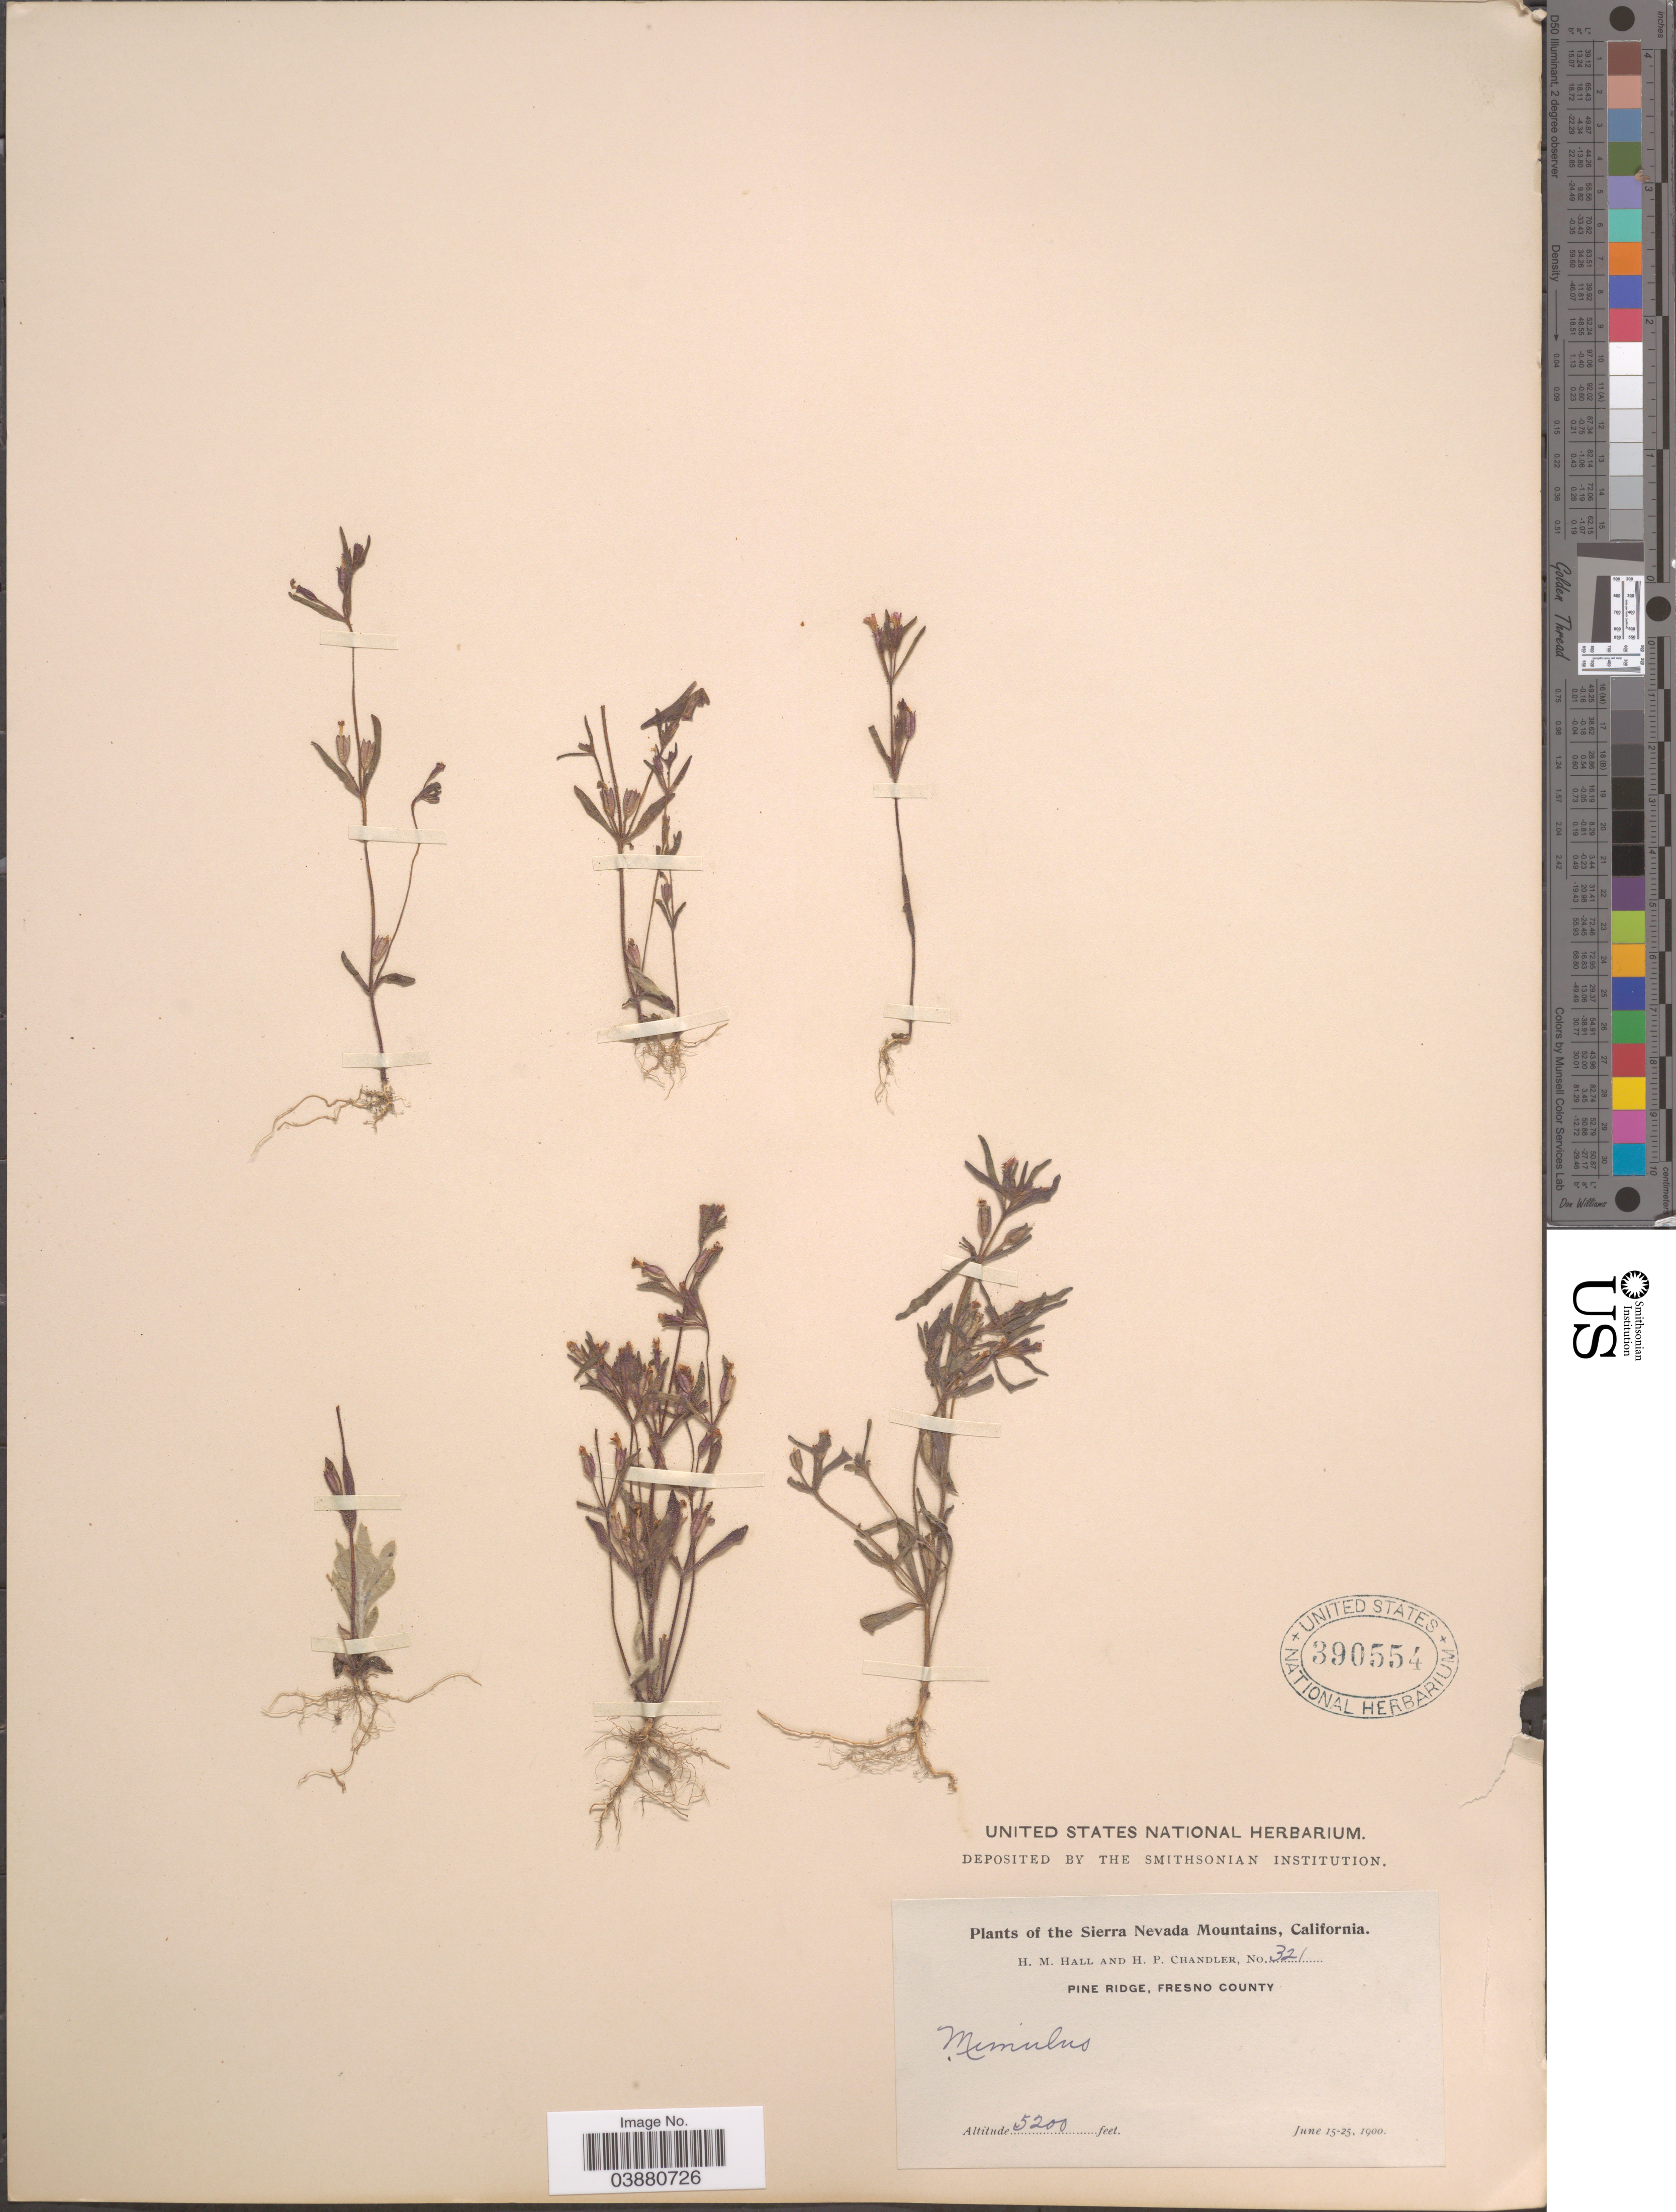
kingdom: Plantae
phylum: Tracheophyta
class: Magnoliopsida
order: Lamiales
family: Phrymaceae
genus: Mimulus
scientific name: Mimulus breweri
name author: (Greene) Coville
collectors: H. M. Hall & H. Chandler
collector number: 321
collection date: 1900-06-15/1900-06-25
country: United States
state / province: California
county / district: Fresno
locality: Sierra Nevada Mountains. Pine ridge, Fresno County.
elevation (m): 1585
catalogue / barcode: US 390554